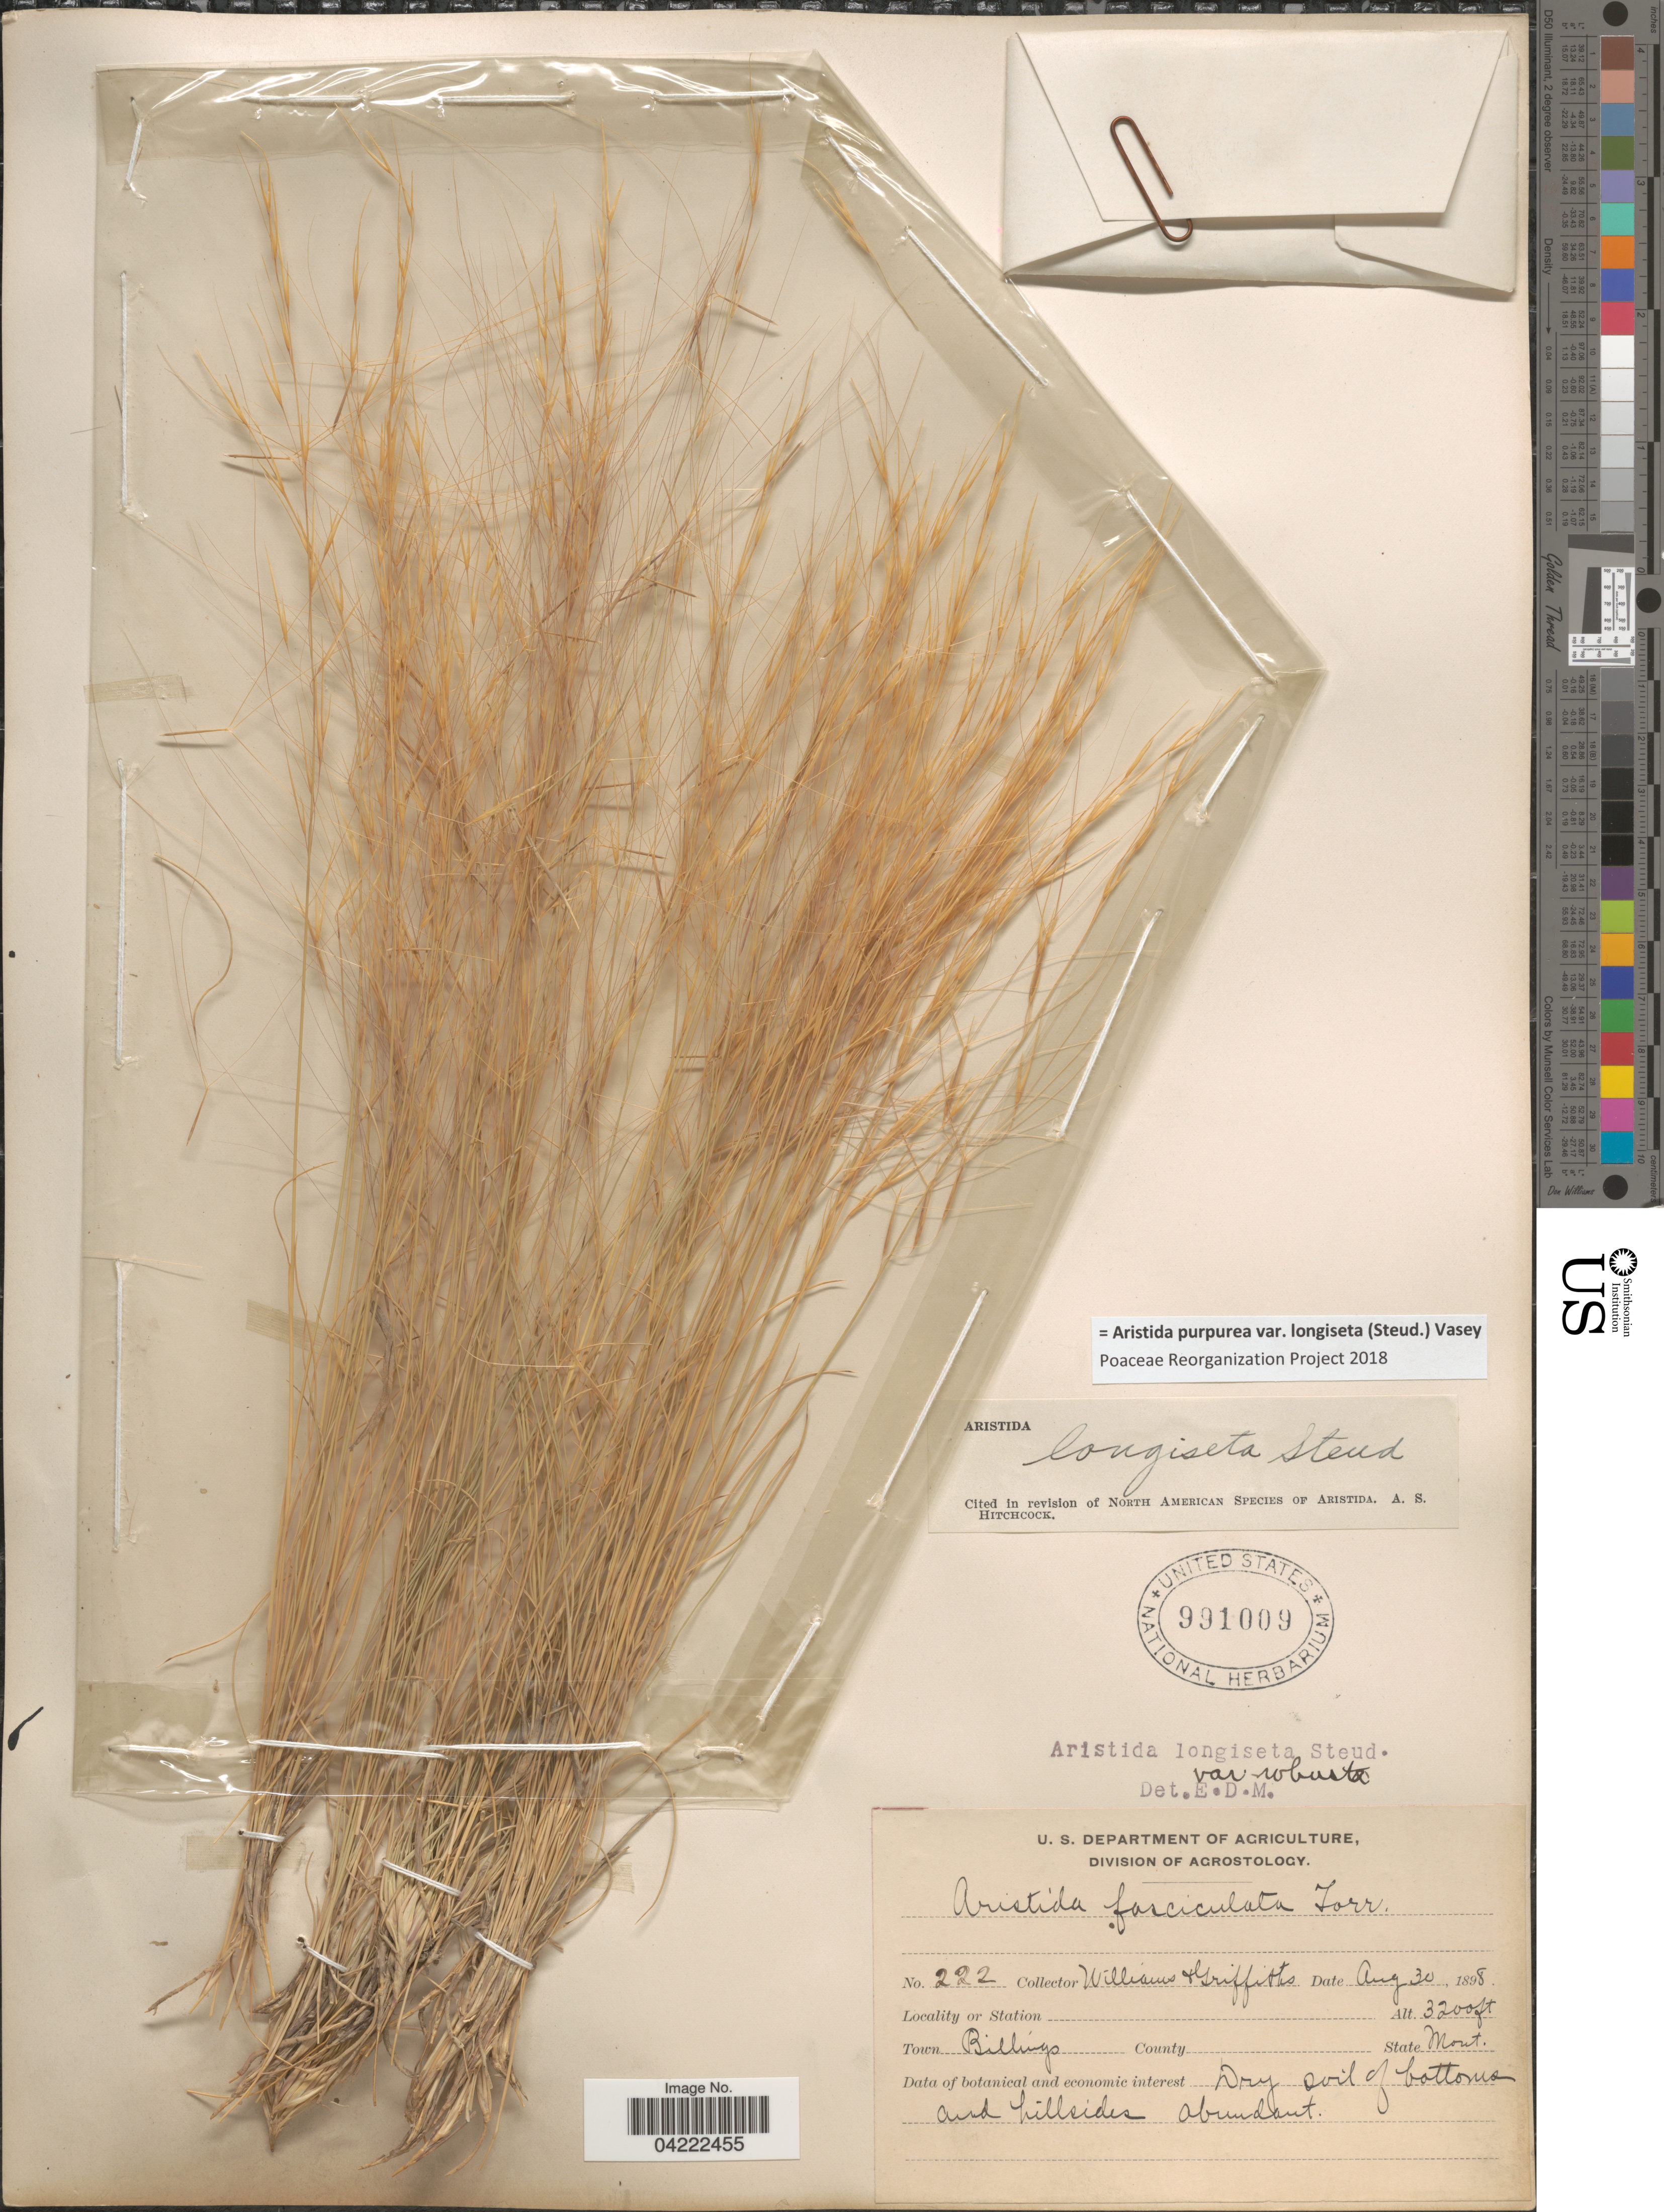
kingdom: Plantae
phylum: Tracheophyta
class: Liliopsida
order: Poales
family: Poaceae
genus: Aristida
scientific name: Aristida purpurea var. longiseta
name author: (Steud.) Vasey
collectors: -- Williams & -- Griffiths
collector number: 222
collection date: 1898-08-30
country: United States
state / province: Montana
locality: Town Billings. Dry soil of bottoms and hillsides. Abundant.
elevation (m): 975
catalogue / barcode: US 991009